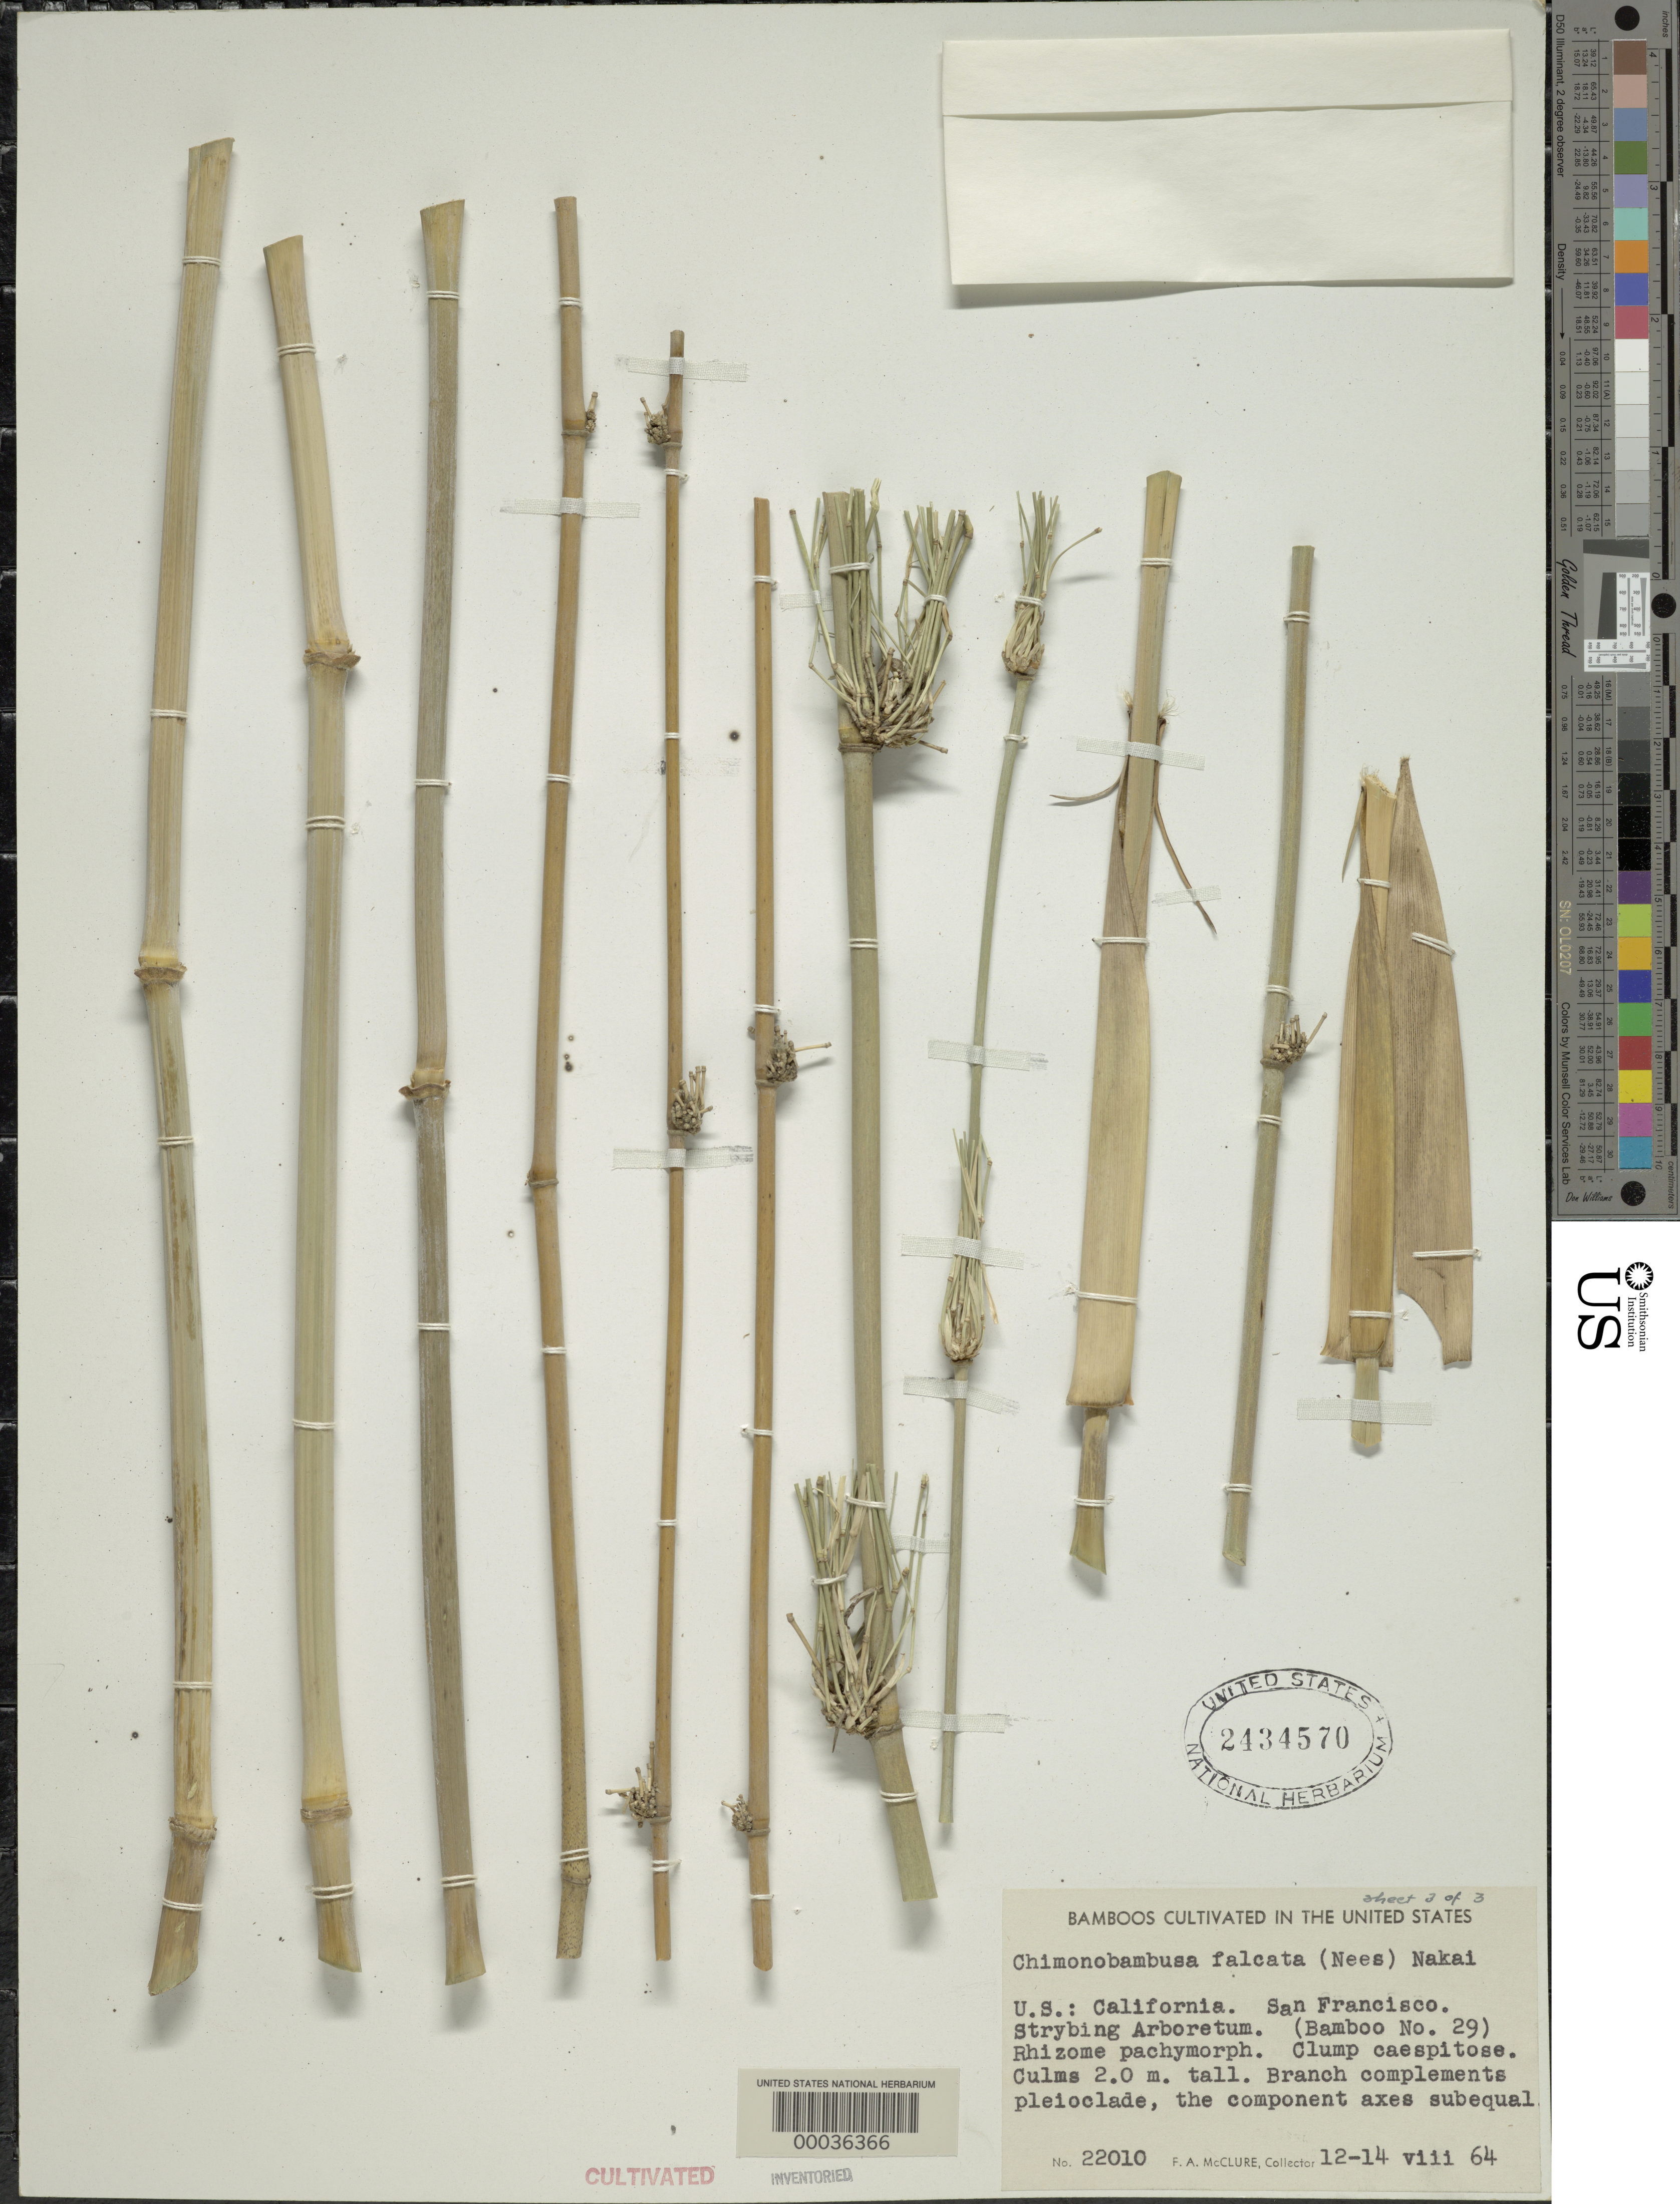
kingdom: Plantae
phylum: Tracheophyta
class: Liliopsida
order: Poales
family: Poaceae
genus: Drepanostachyum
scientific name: Drepanostachyum falconeri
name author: (Hook. f. ex Munro) Soderstr.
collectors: F. A. McClure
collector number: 22010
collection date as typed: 12 Aug 1964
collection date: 1964-08-12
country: United States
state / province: California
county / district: San Francisco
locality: San francisco, strybing arboretum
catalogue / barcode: US 2434570